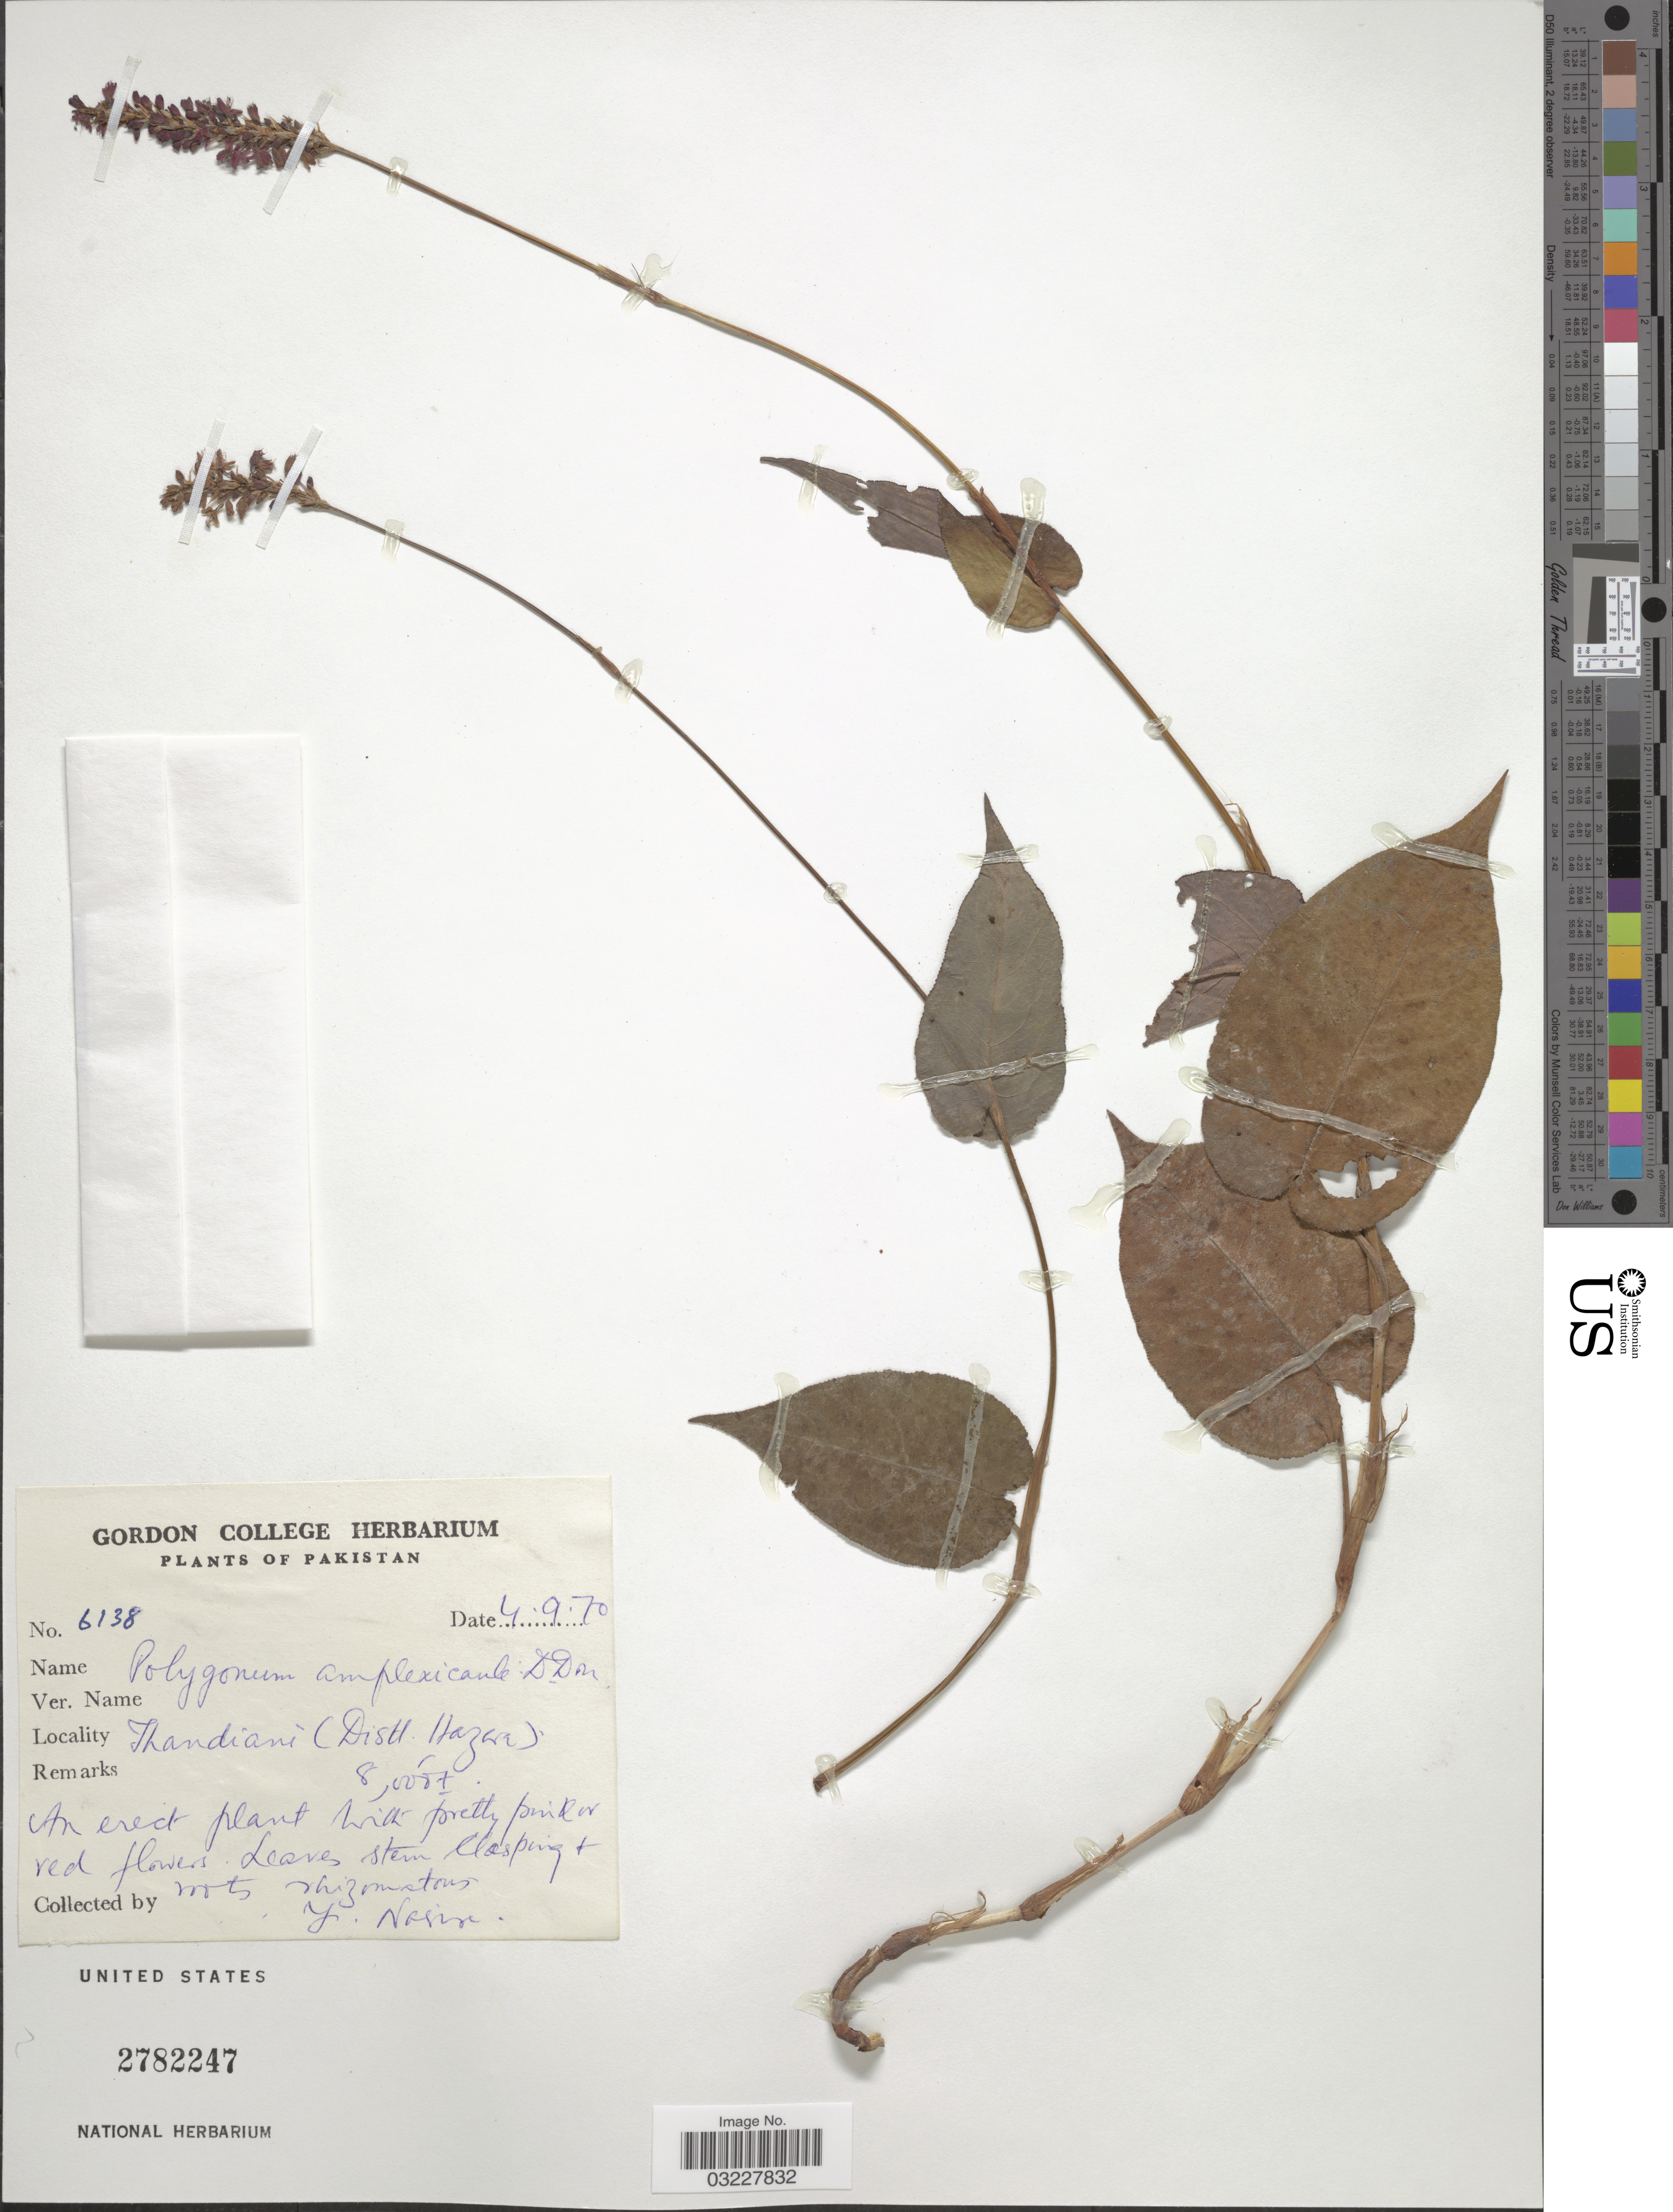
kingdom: Plantae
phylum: Tracheophyta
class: Magnoliopsida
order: Caryophyllales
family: Polygonaceae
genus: Bistorta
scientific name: Bistorta amplexicaulis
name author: (D. Don) Greene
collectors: Y. Nasir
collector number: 6138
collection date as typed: Transcribed d/m/y: 4/9/70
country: Pakistan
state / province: Khyber Pakhtunkhwa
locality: Thandiani (Distt. Hazara).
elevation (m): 2438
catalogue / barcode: US 2782247